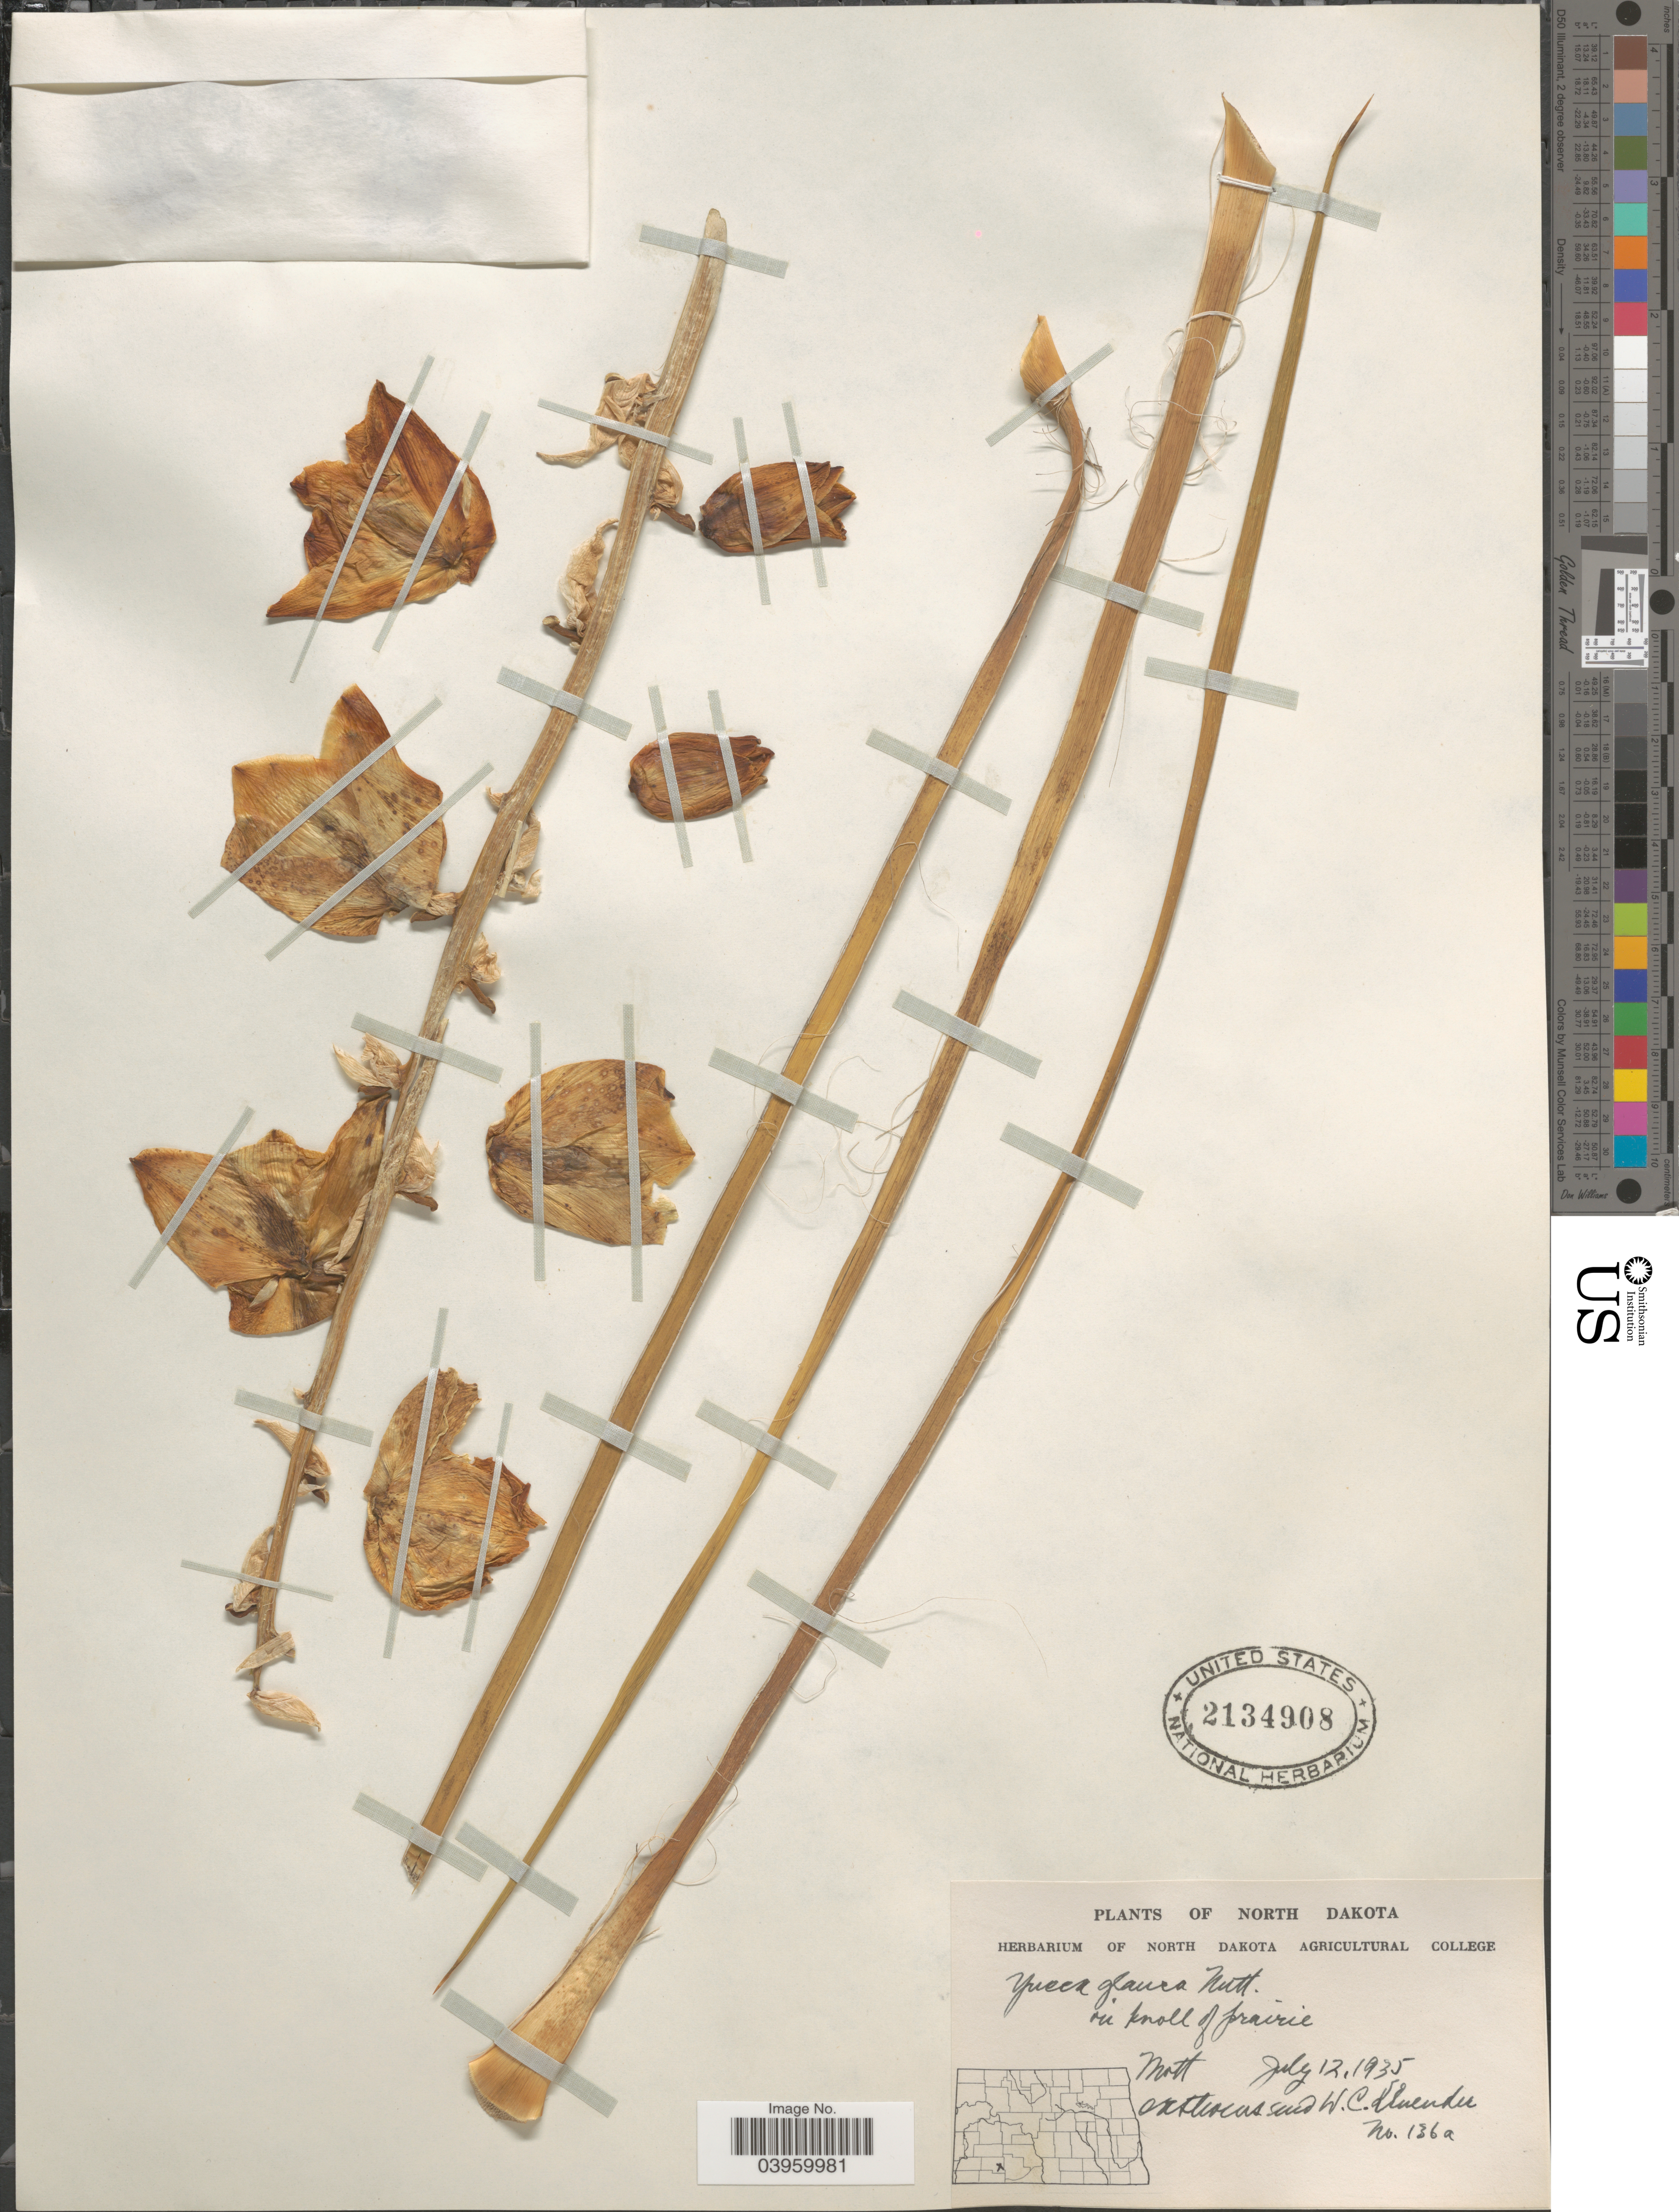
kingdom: Plantae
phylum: Tracheophyta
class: Liliopsida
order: Asparagales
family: Asparagaceae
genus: Yucca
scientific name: Yucca glauca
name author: Nutt.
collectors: O. A. Stevens & Collector illegible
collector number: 136a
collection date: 1935-07-12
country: United States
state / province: North Dakota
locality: Mott.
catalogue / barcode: US 2134908